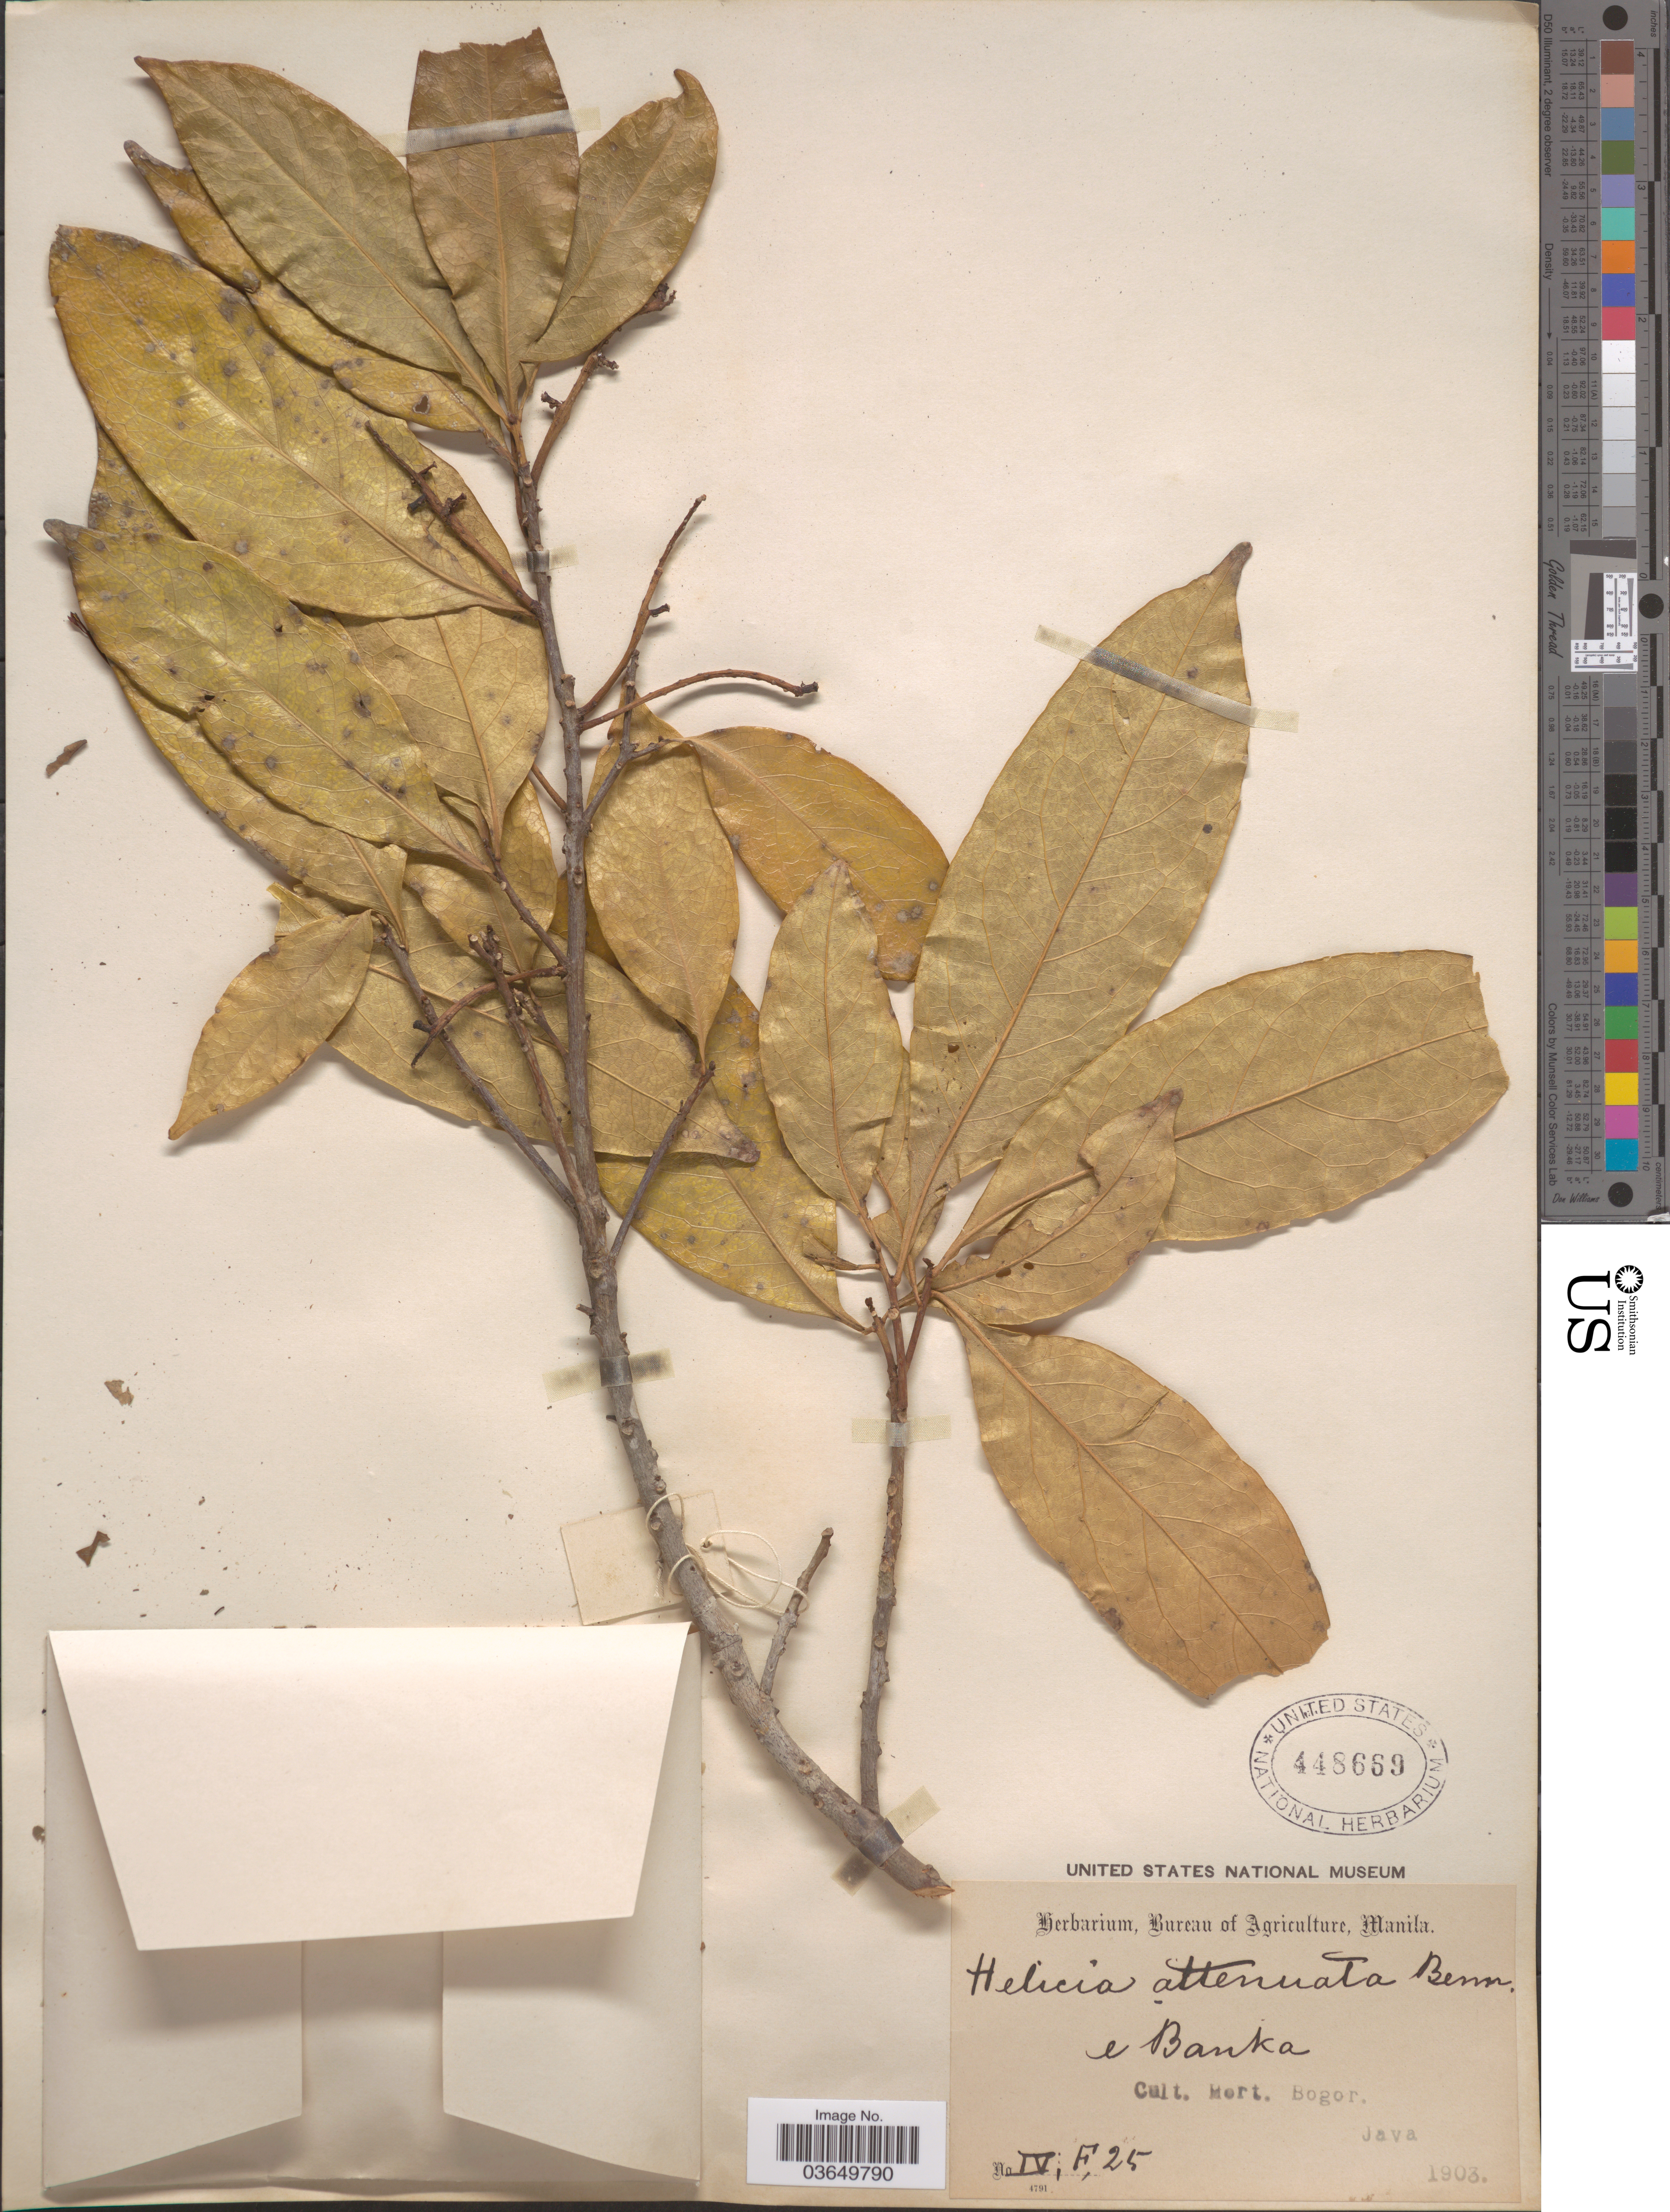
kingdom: Plantae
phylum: Tracheophyta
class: Magnoliopsida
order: Proteales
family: Proteaceae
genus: Helicia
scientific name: Helicia attenuata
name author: (Jack) Blume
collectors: Ex herb. Bureau of Agriculture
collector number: IV, F, 25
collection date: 1903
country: Indonesia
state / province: Java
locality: Cult. Hort. Bogor.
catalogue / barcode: US 448669